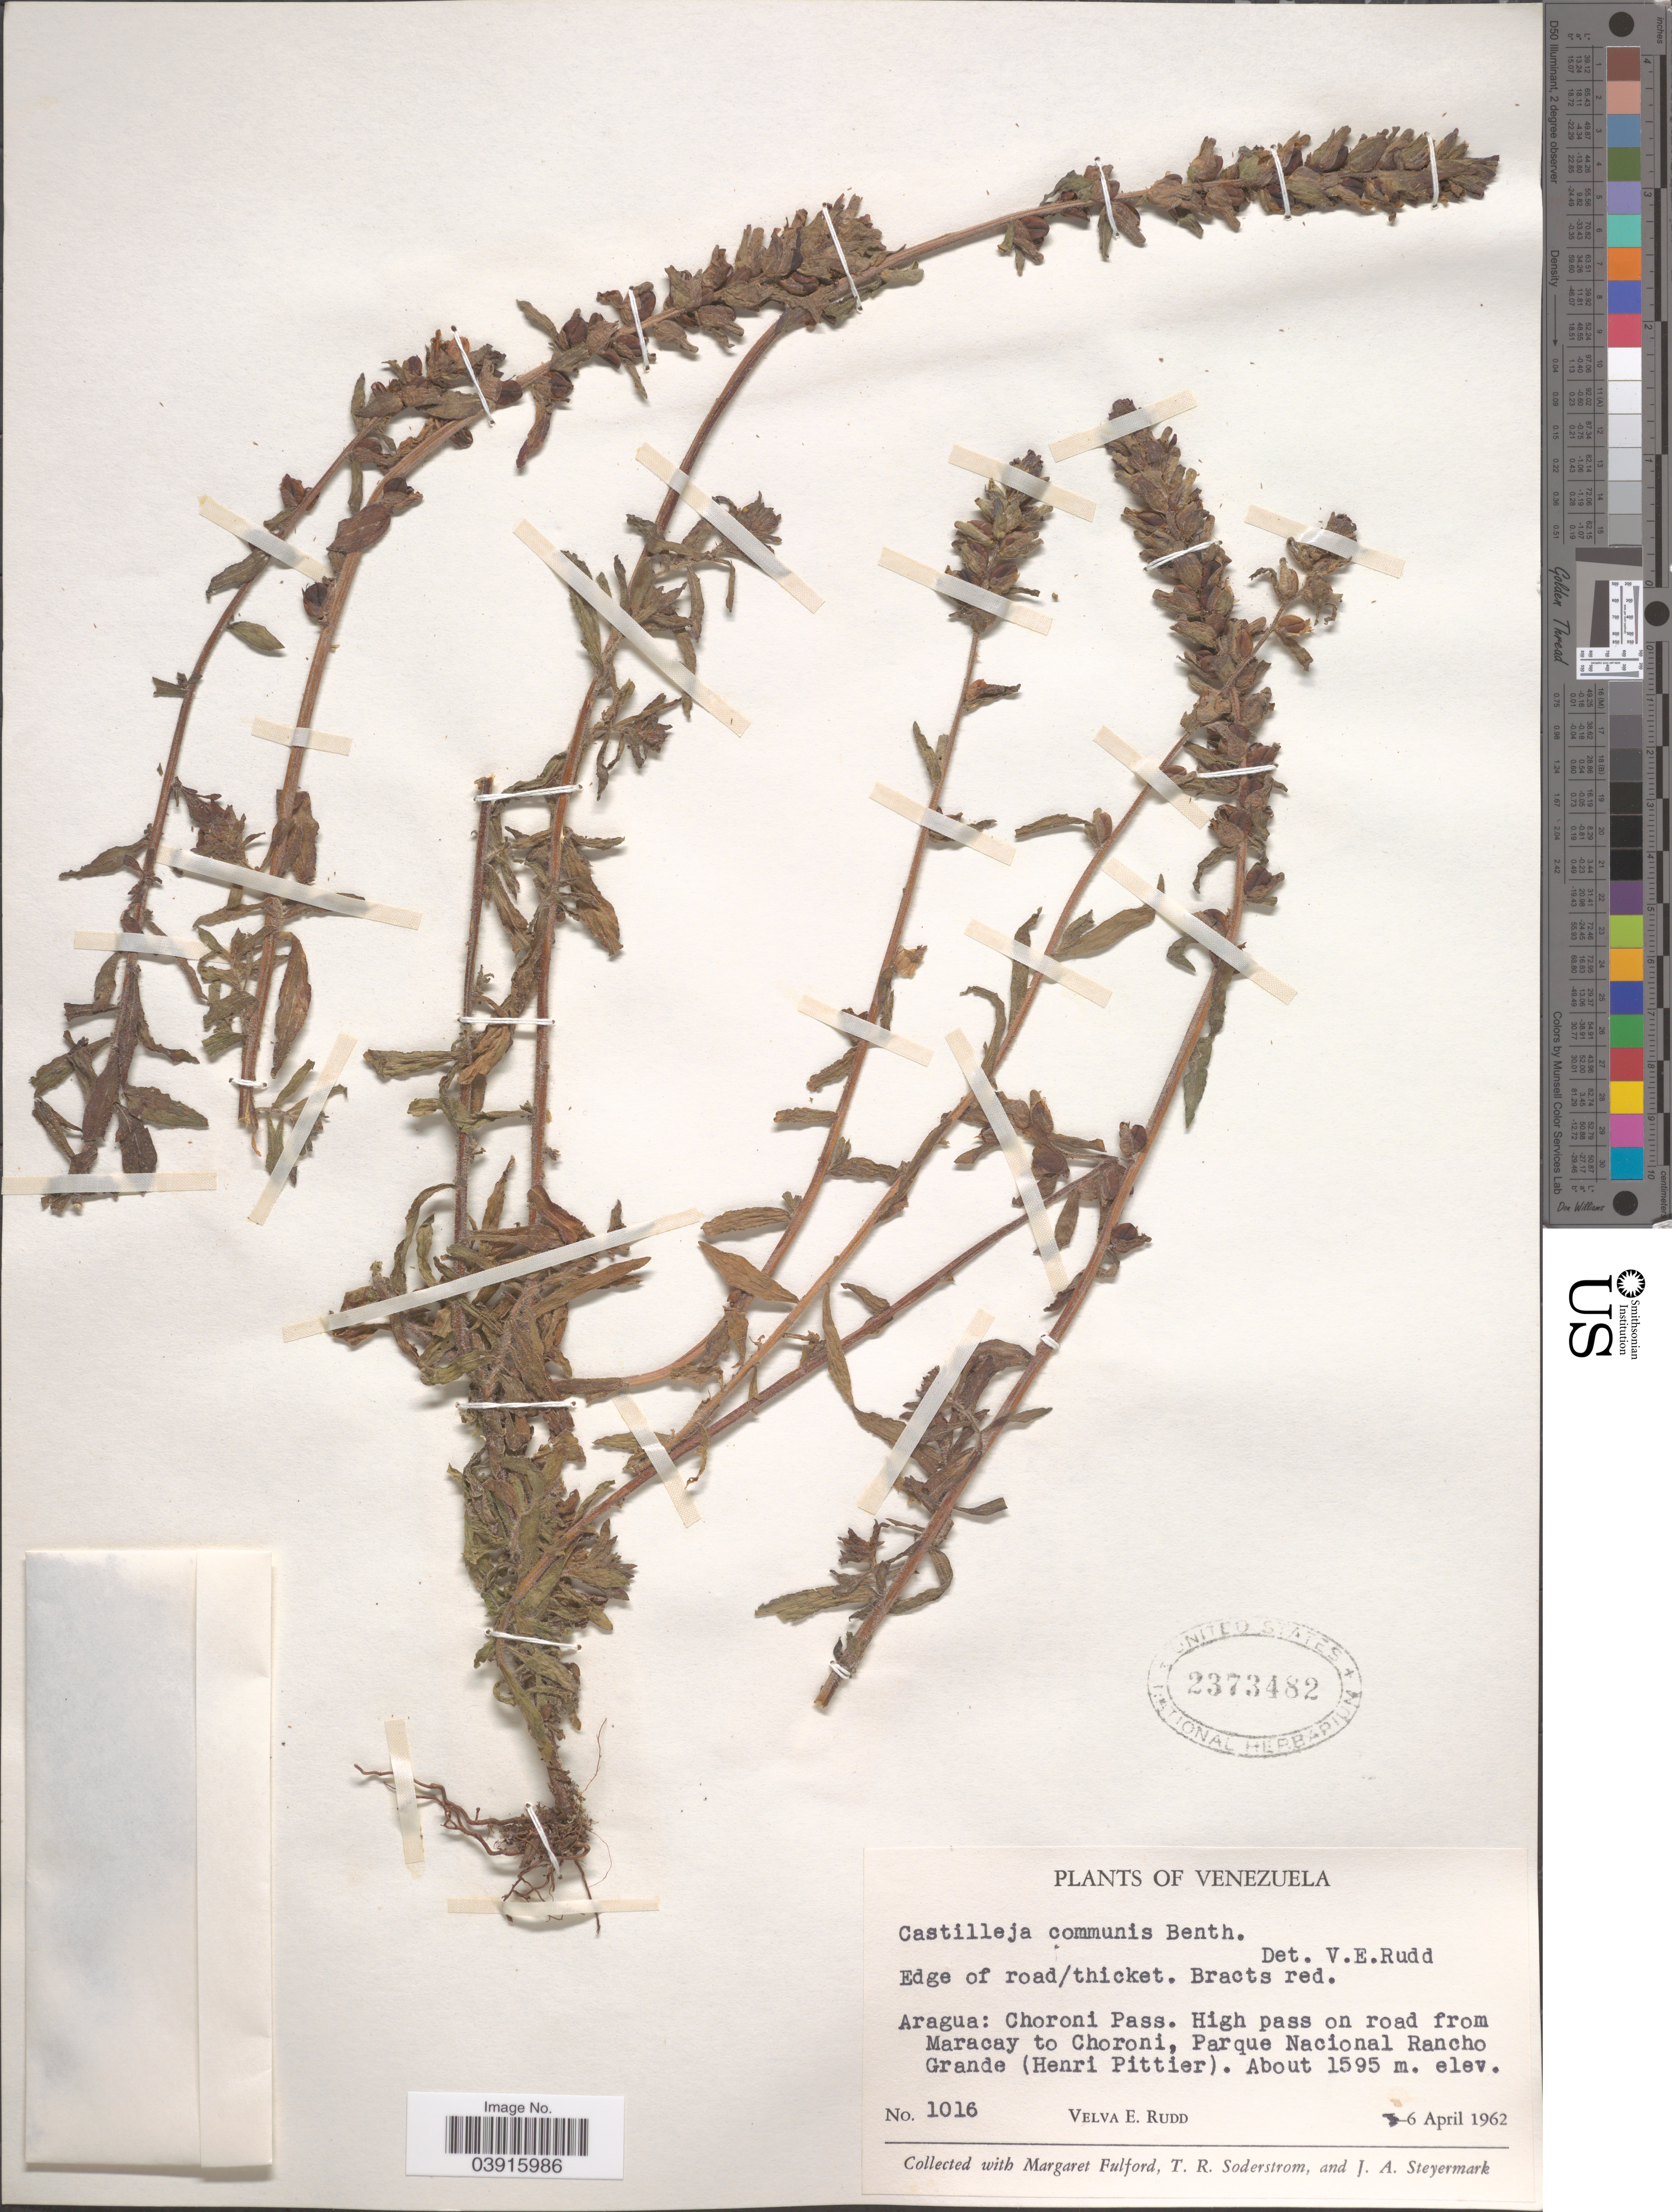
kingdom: Plantae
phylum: Tracheophyta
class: Magnoliopsida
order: Lamiales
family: Orobanchaceae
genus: Castilleja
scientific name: Castilleja communis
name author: Benth.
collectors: V. E. Rudd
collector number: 1016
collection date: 1962-04-06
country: Venezuela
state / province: Aragua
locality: Choroni Pass. High pass on road from Maracay to Choroni, Parque Nacional Rancho Grande (Henri Pittier).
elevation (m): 1595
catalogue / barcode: US 2373482